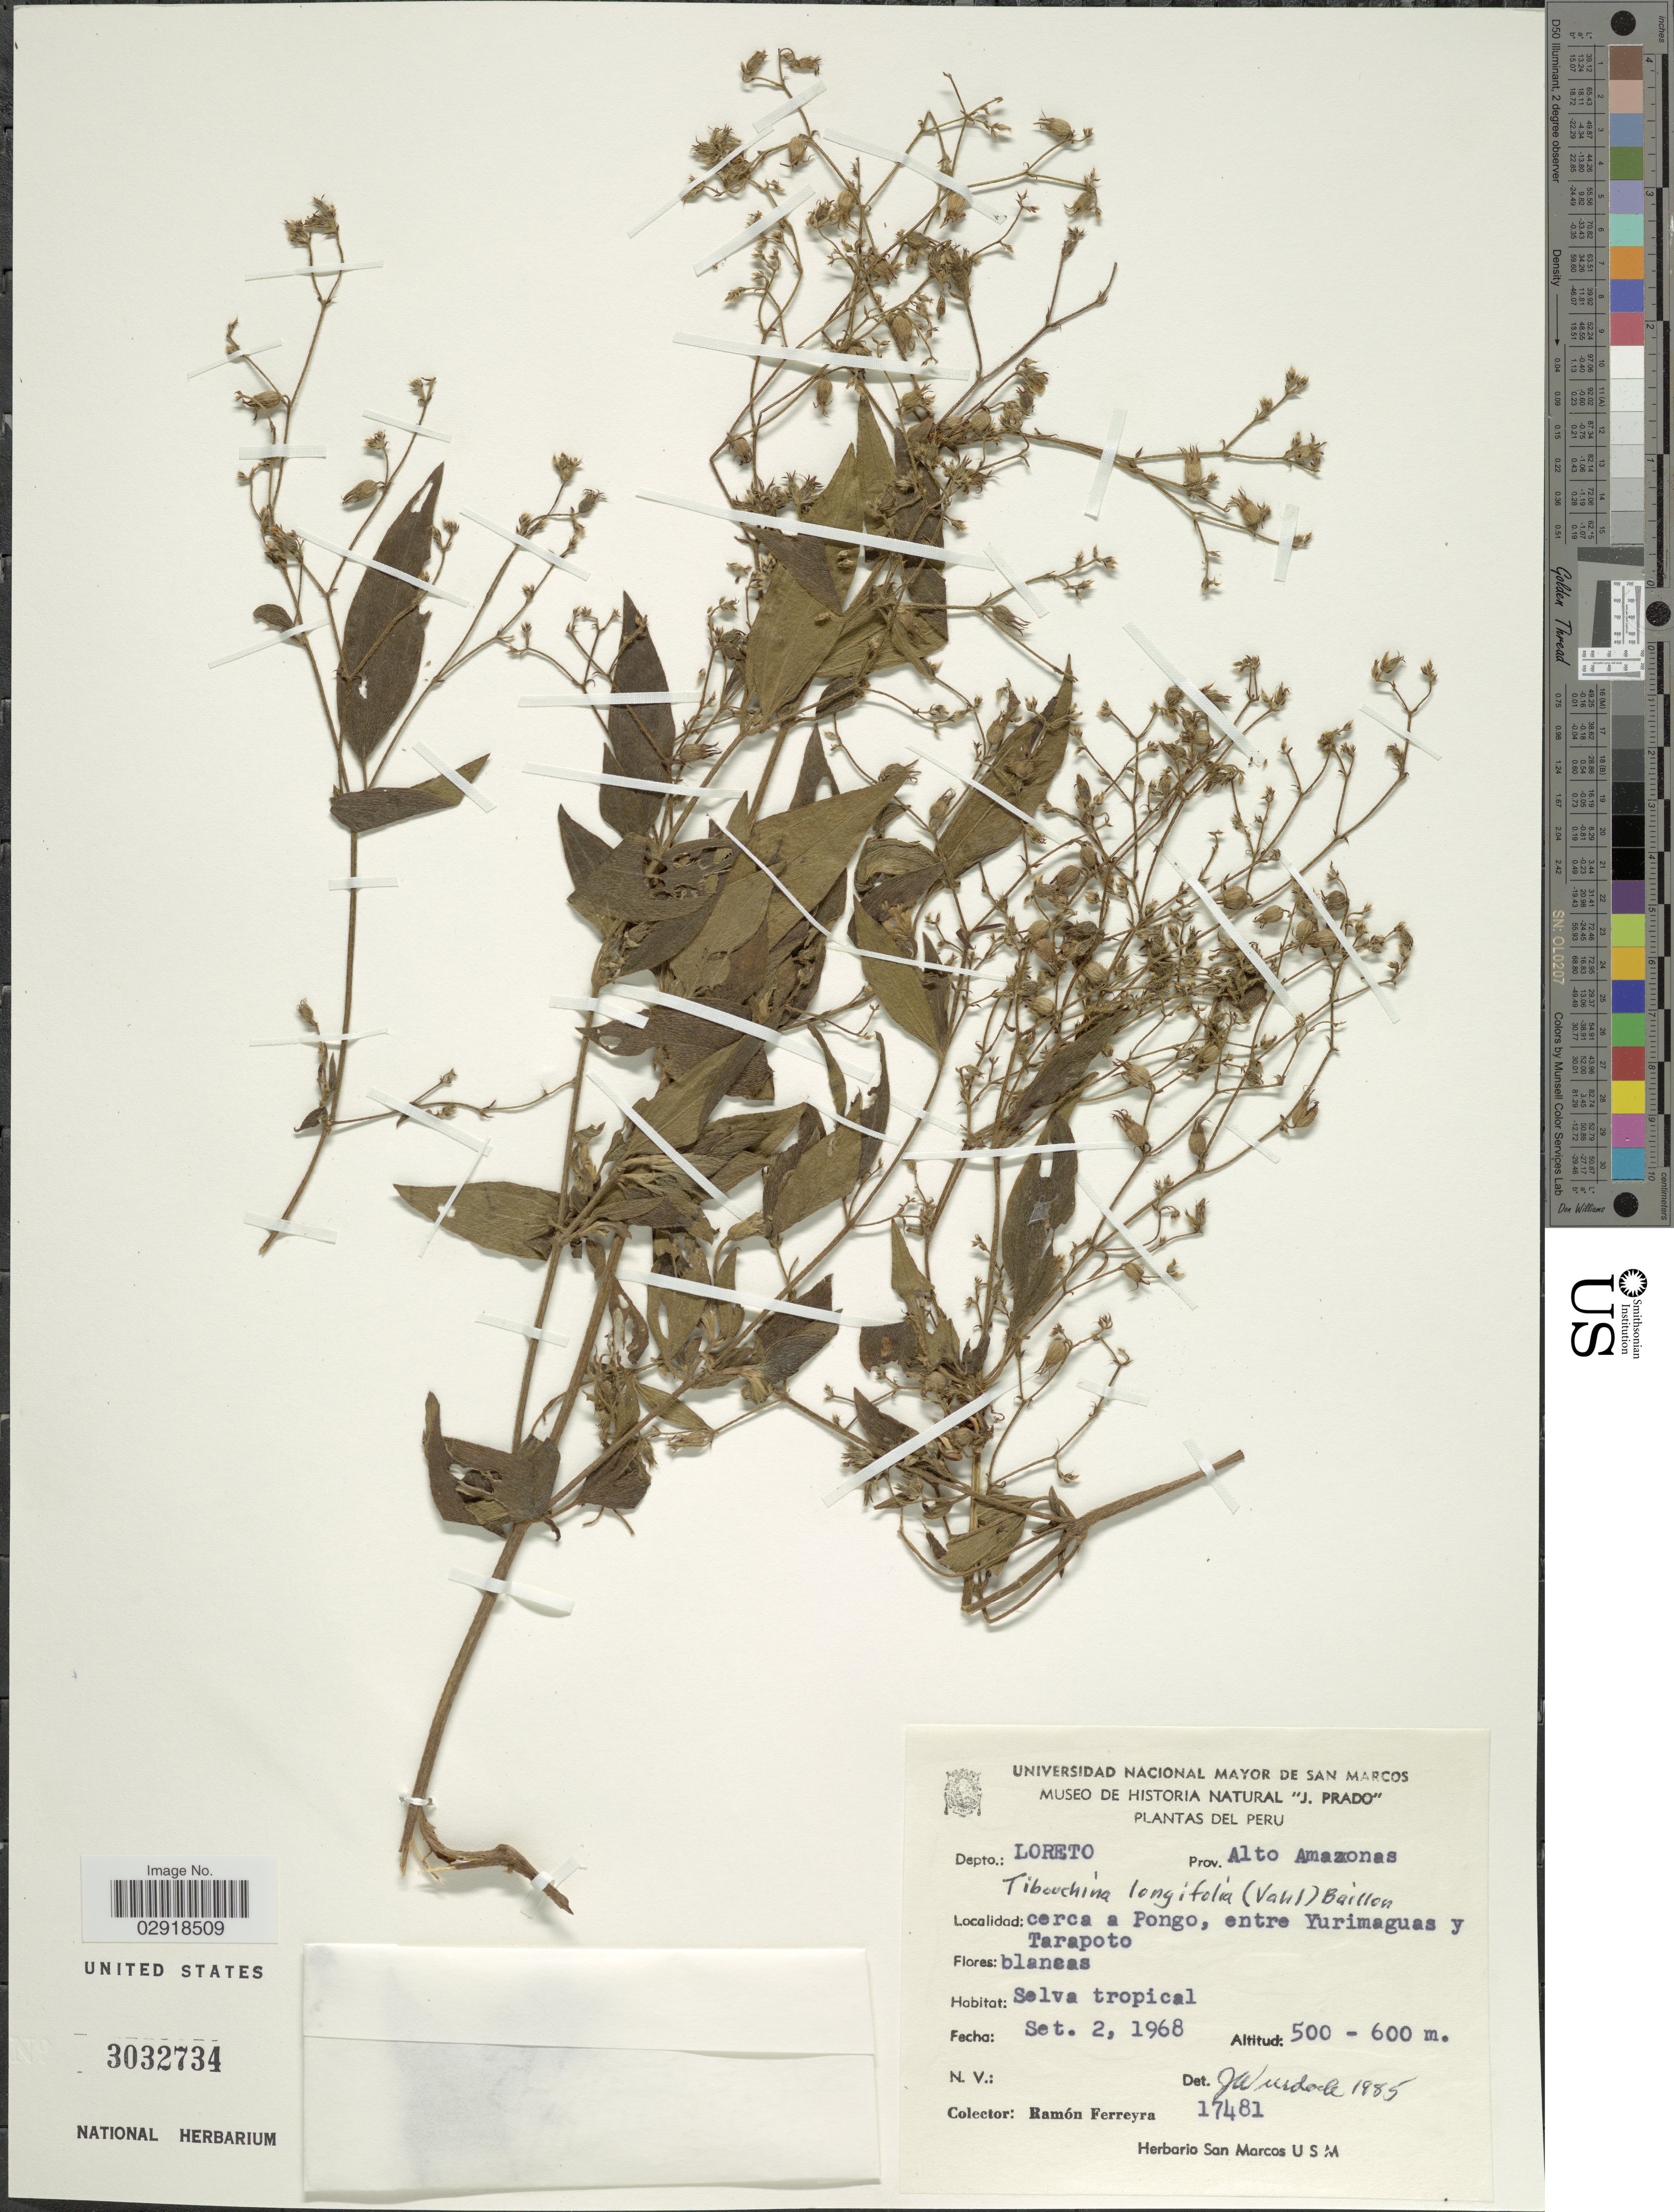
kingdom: Plantae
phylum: Tracheophyta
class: Magnoliopsida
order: Myrtales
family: Melastomataceae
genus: Chaetogastra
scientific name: Chaetogastra longifolia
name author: (Vahl) DC.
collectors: R. A. Ferreyra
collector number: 17481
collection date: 1968-09-02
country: Peru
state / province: Loreto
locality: Depto.: Loreto, Prov. Alto Amazonas. Cerca a Pongo, entre Yurimaguas y Tarapoto.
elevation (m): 500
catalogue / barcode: US 3032734